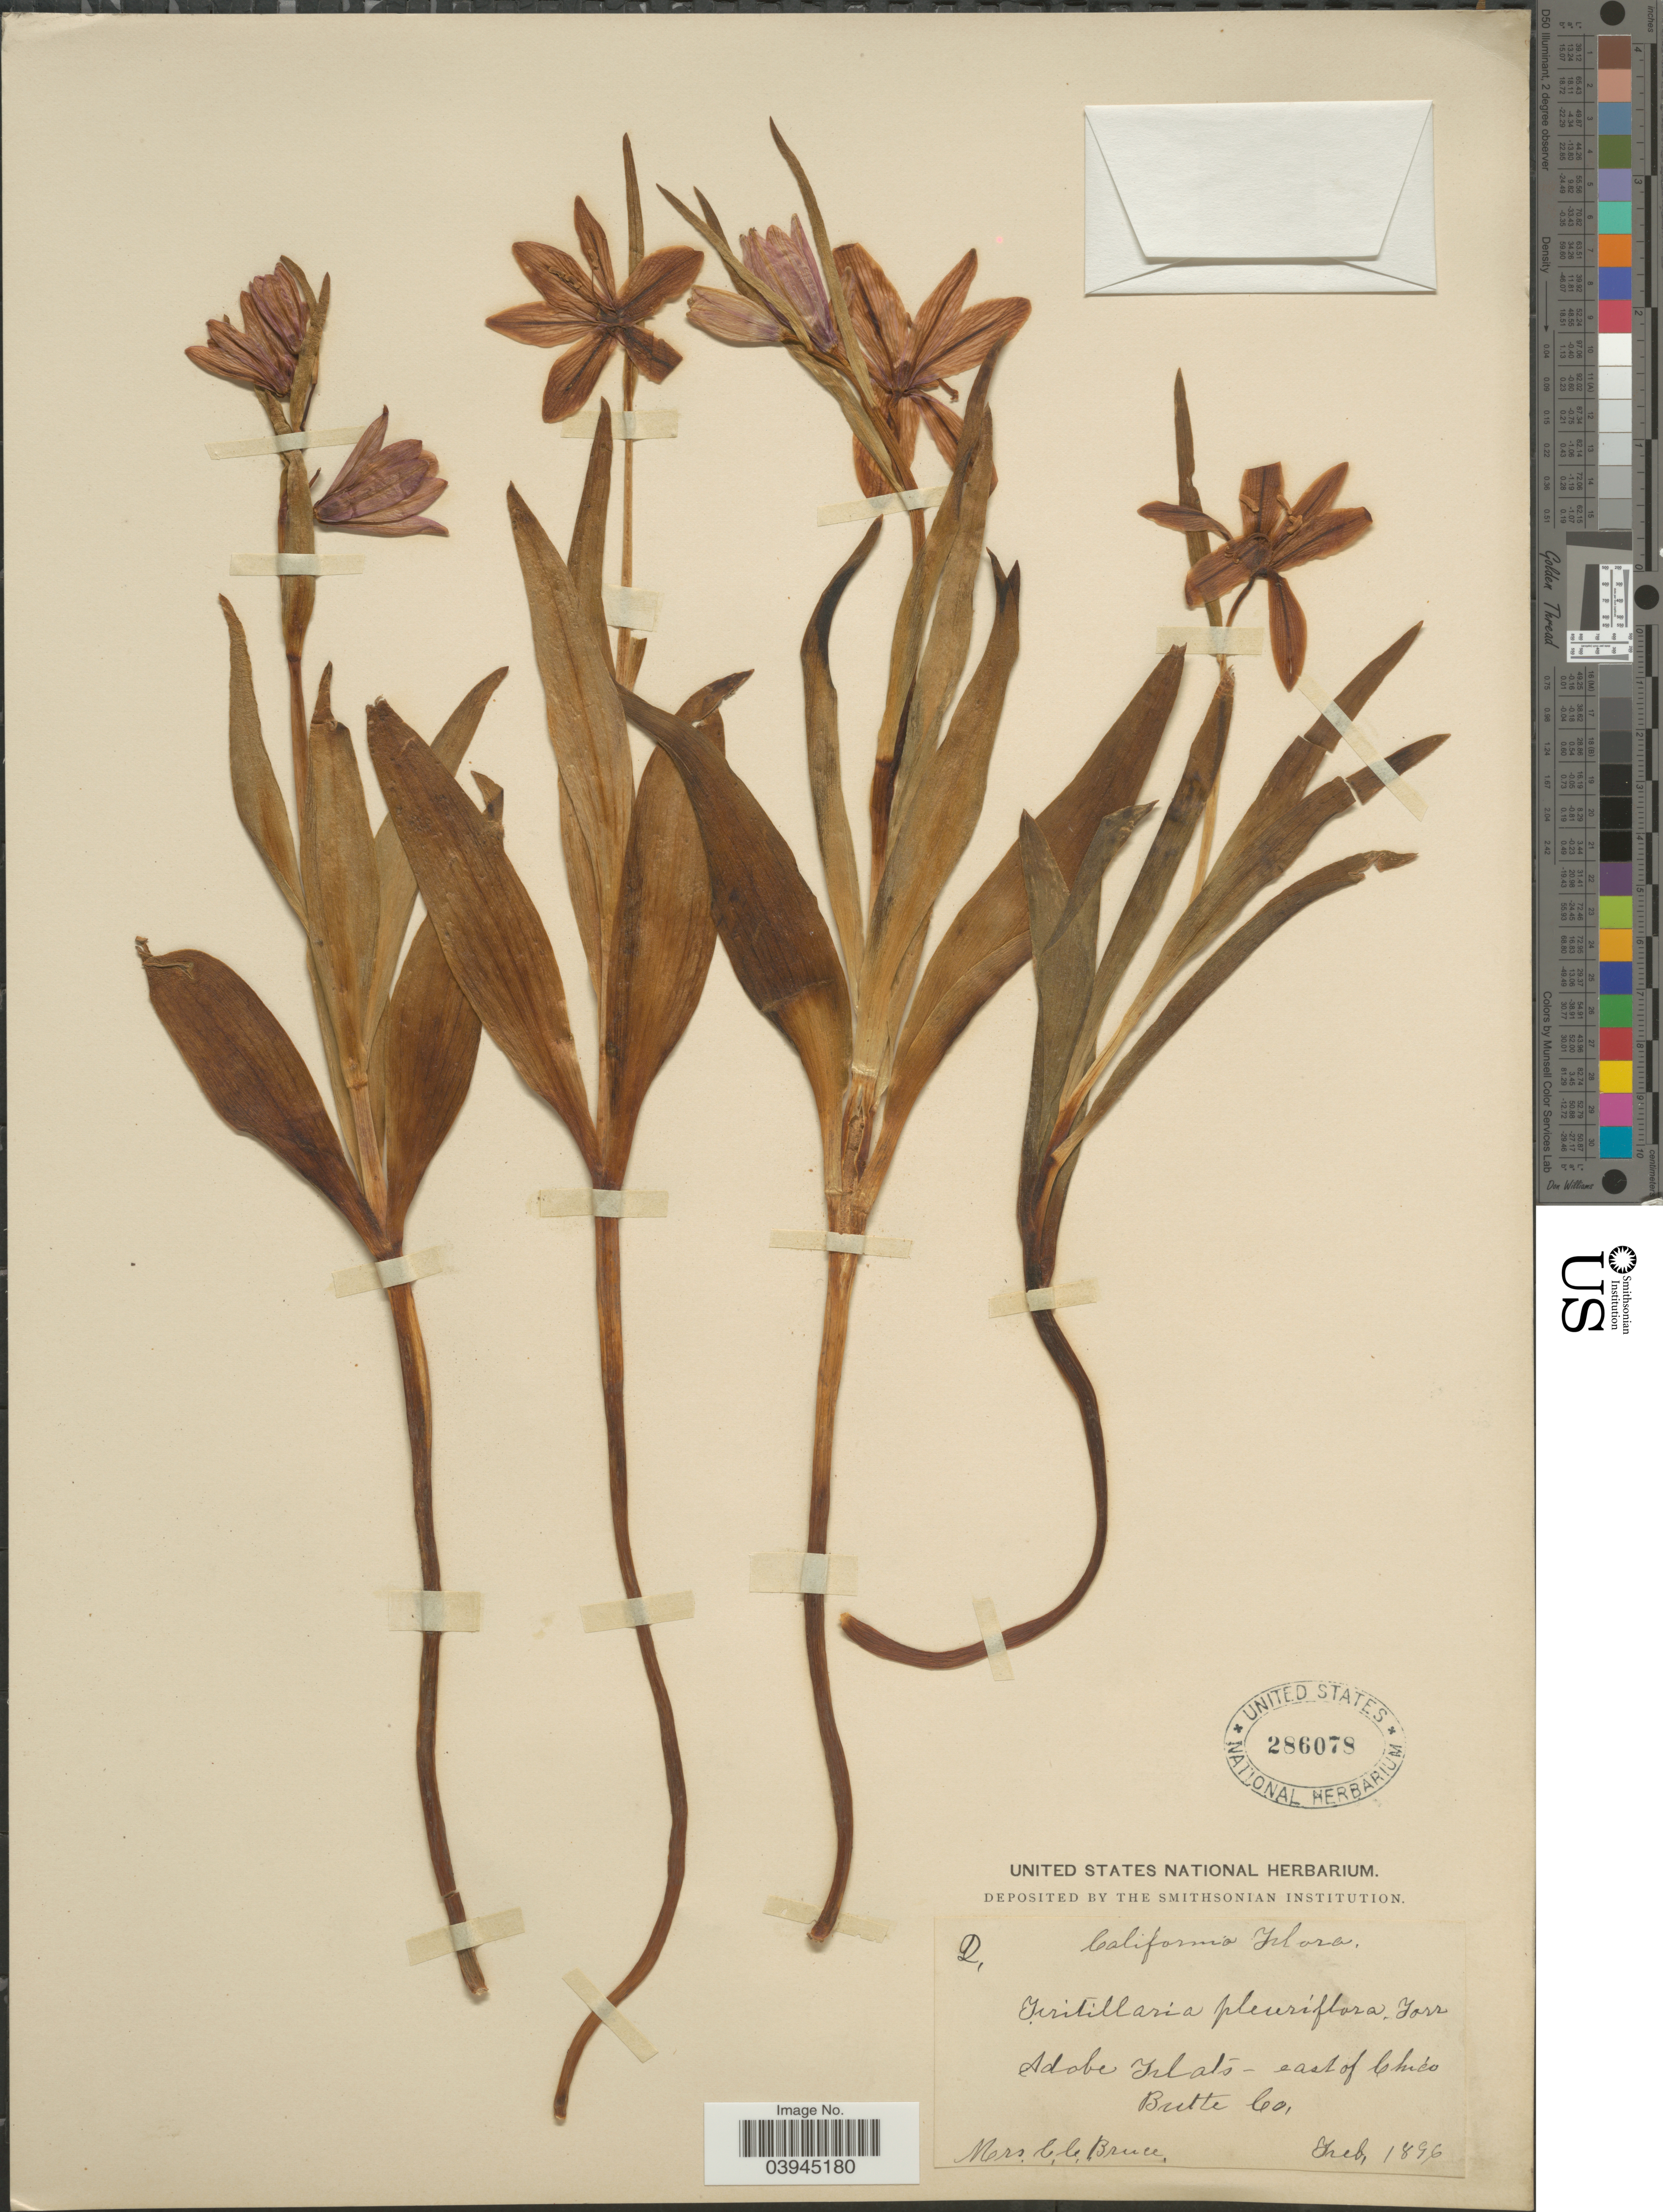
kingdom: Plantae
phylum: Tracheophyta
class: Liliopsida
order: Liliales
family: Liliaceae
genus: Fritillaria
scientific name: Fritillaria pluriflora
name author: Torr. ex Benth.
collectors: C. Bruce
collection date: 1896-02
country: United States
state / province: California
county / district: Butte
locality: Adobe Flats- east of Chico, Butte Co.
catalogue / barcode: US 286078